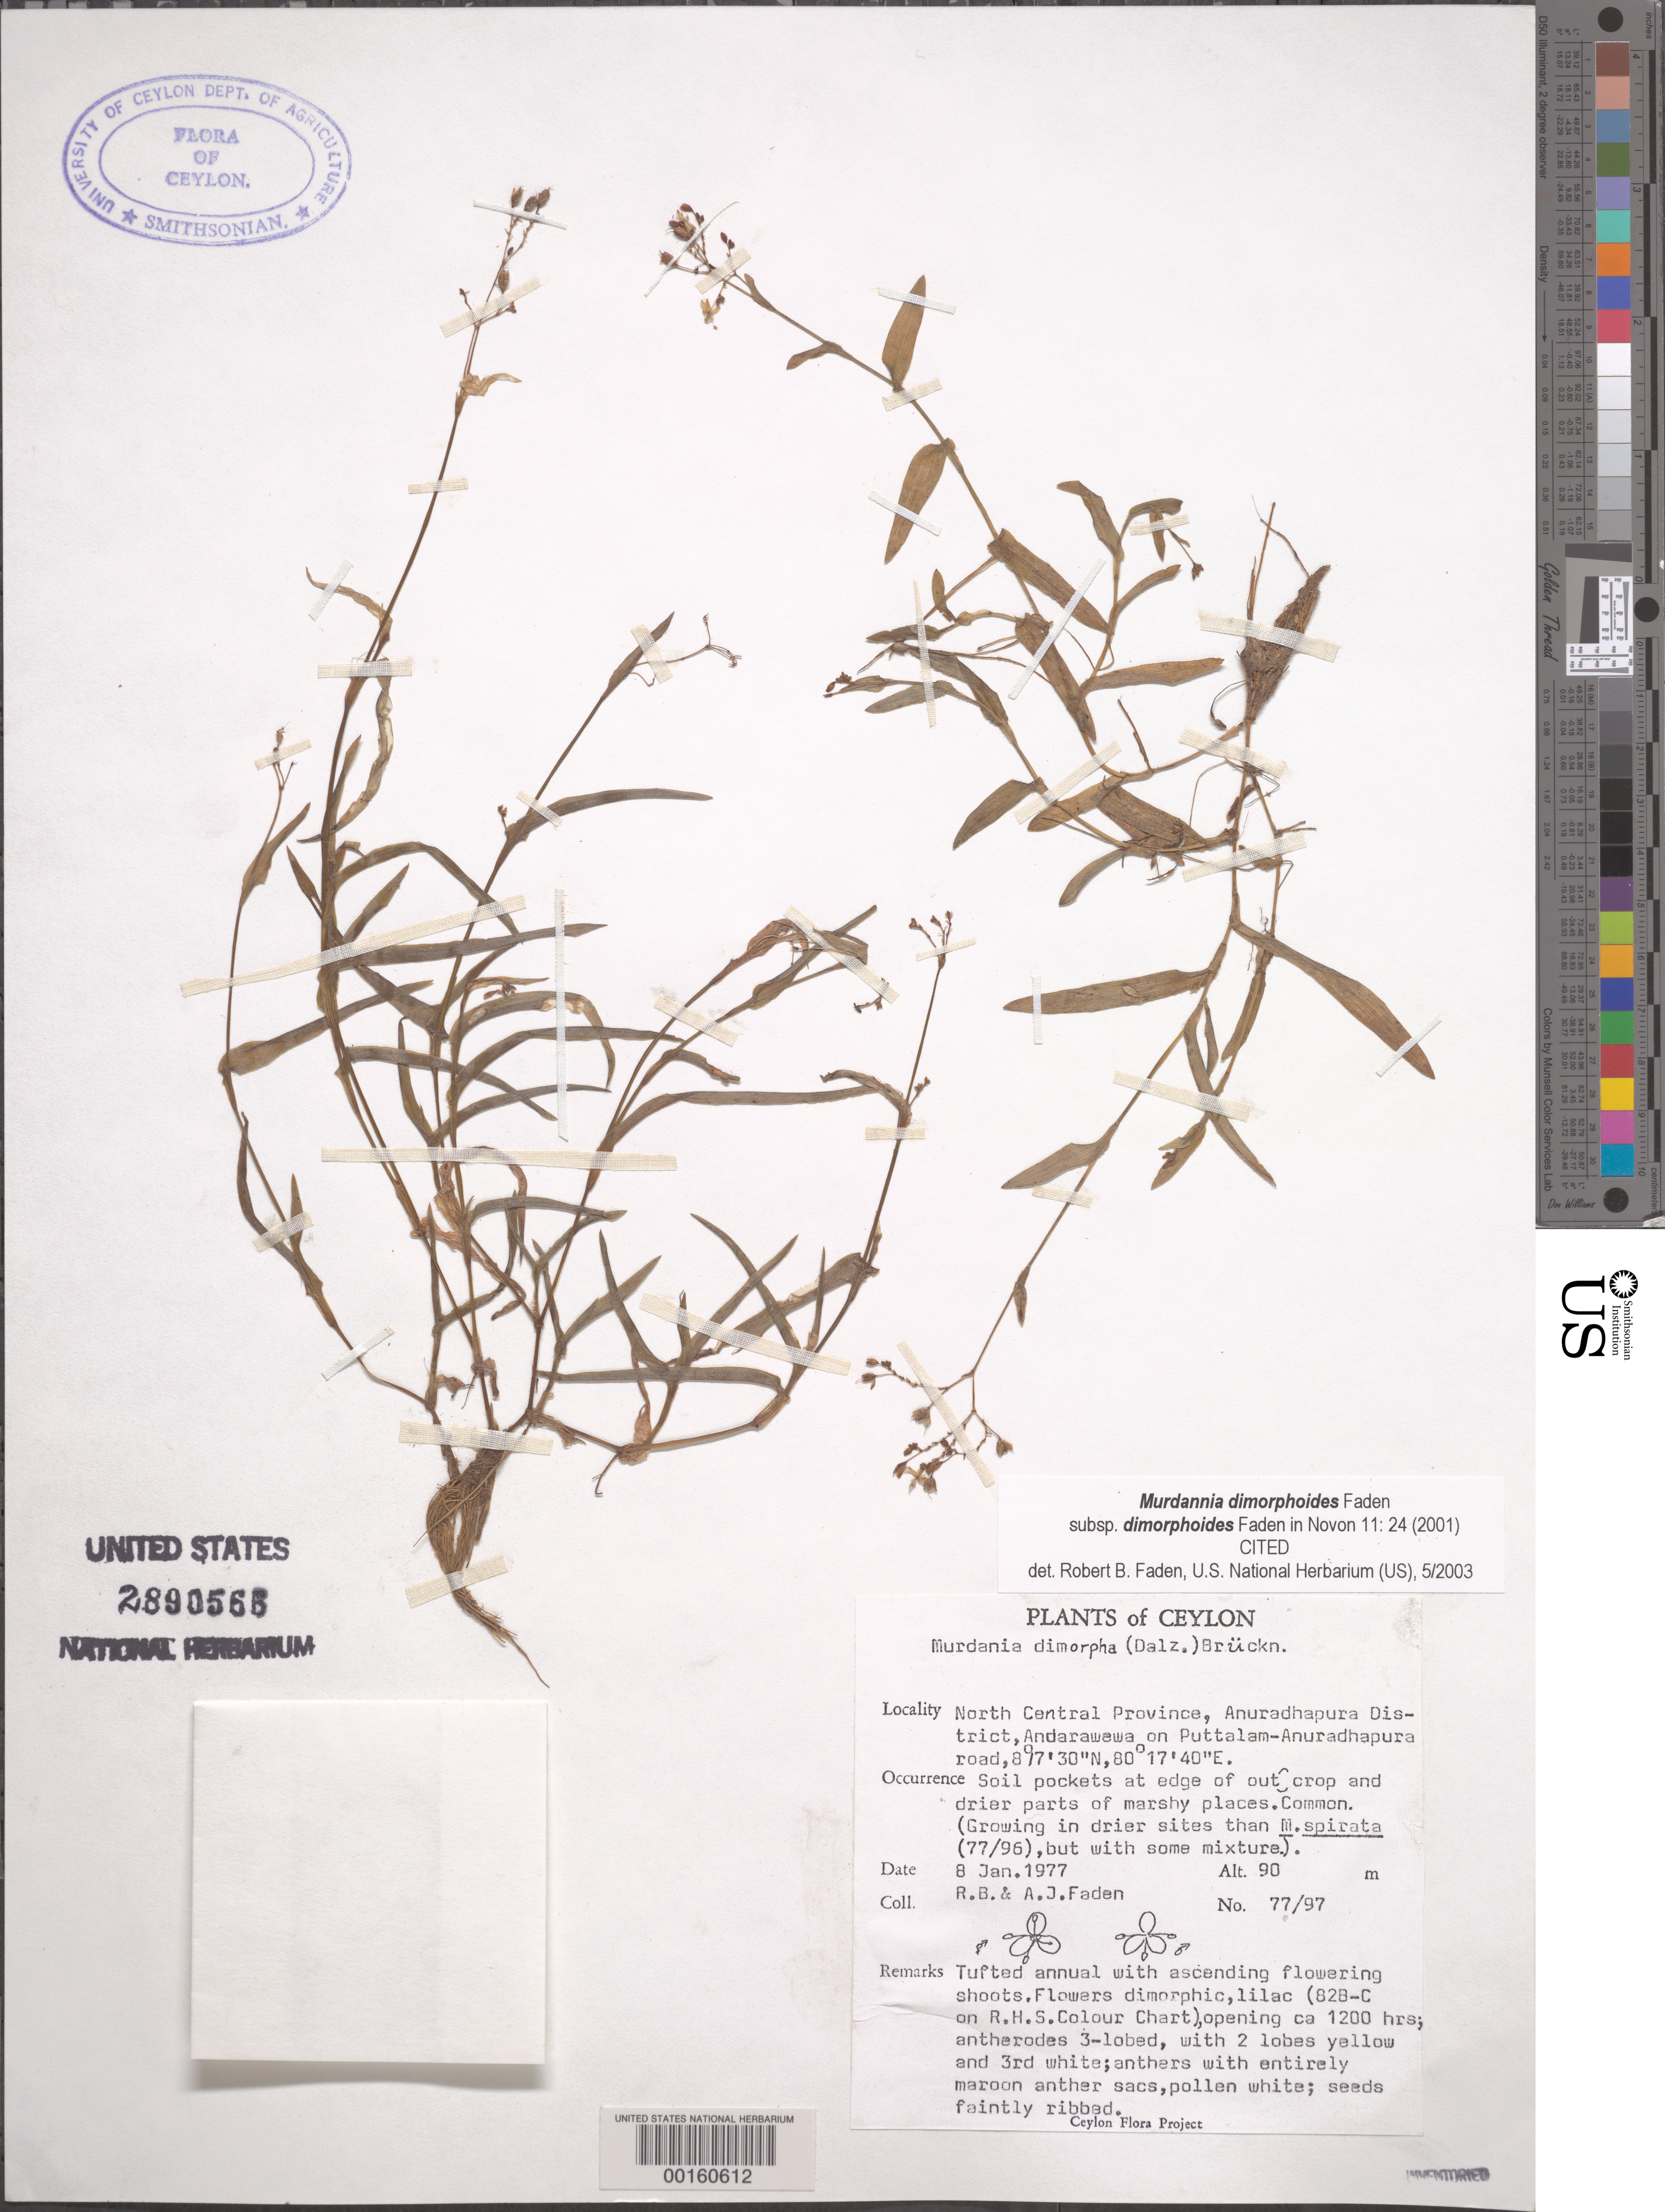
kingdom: Plantae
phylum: Tracheophyta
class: Liliopsida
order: Commelinales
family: Commelinaceae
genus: Murdannia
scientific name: Murdannia dimorphoides subsp. dimorphoides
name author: Faden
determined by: Faden, Robert B., (US), Smithsonian Institution - National Museum of Natural History (UNITED STATES)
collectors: R. B. Faden & A. J. Faden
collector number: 77/97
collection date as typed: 08 Jan 1977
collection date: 1977-01-08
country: Sri Lanka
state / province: North Central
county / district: Anuradhapura Dist.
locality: Andarawena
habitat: Soil pockets of dry marsh outcrops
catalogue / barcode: US 2890566